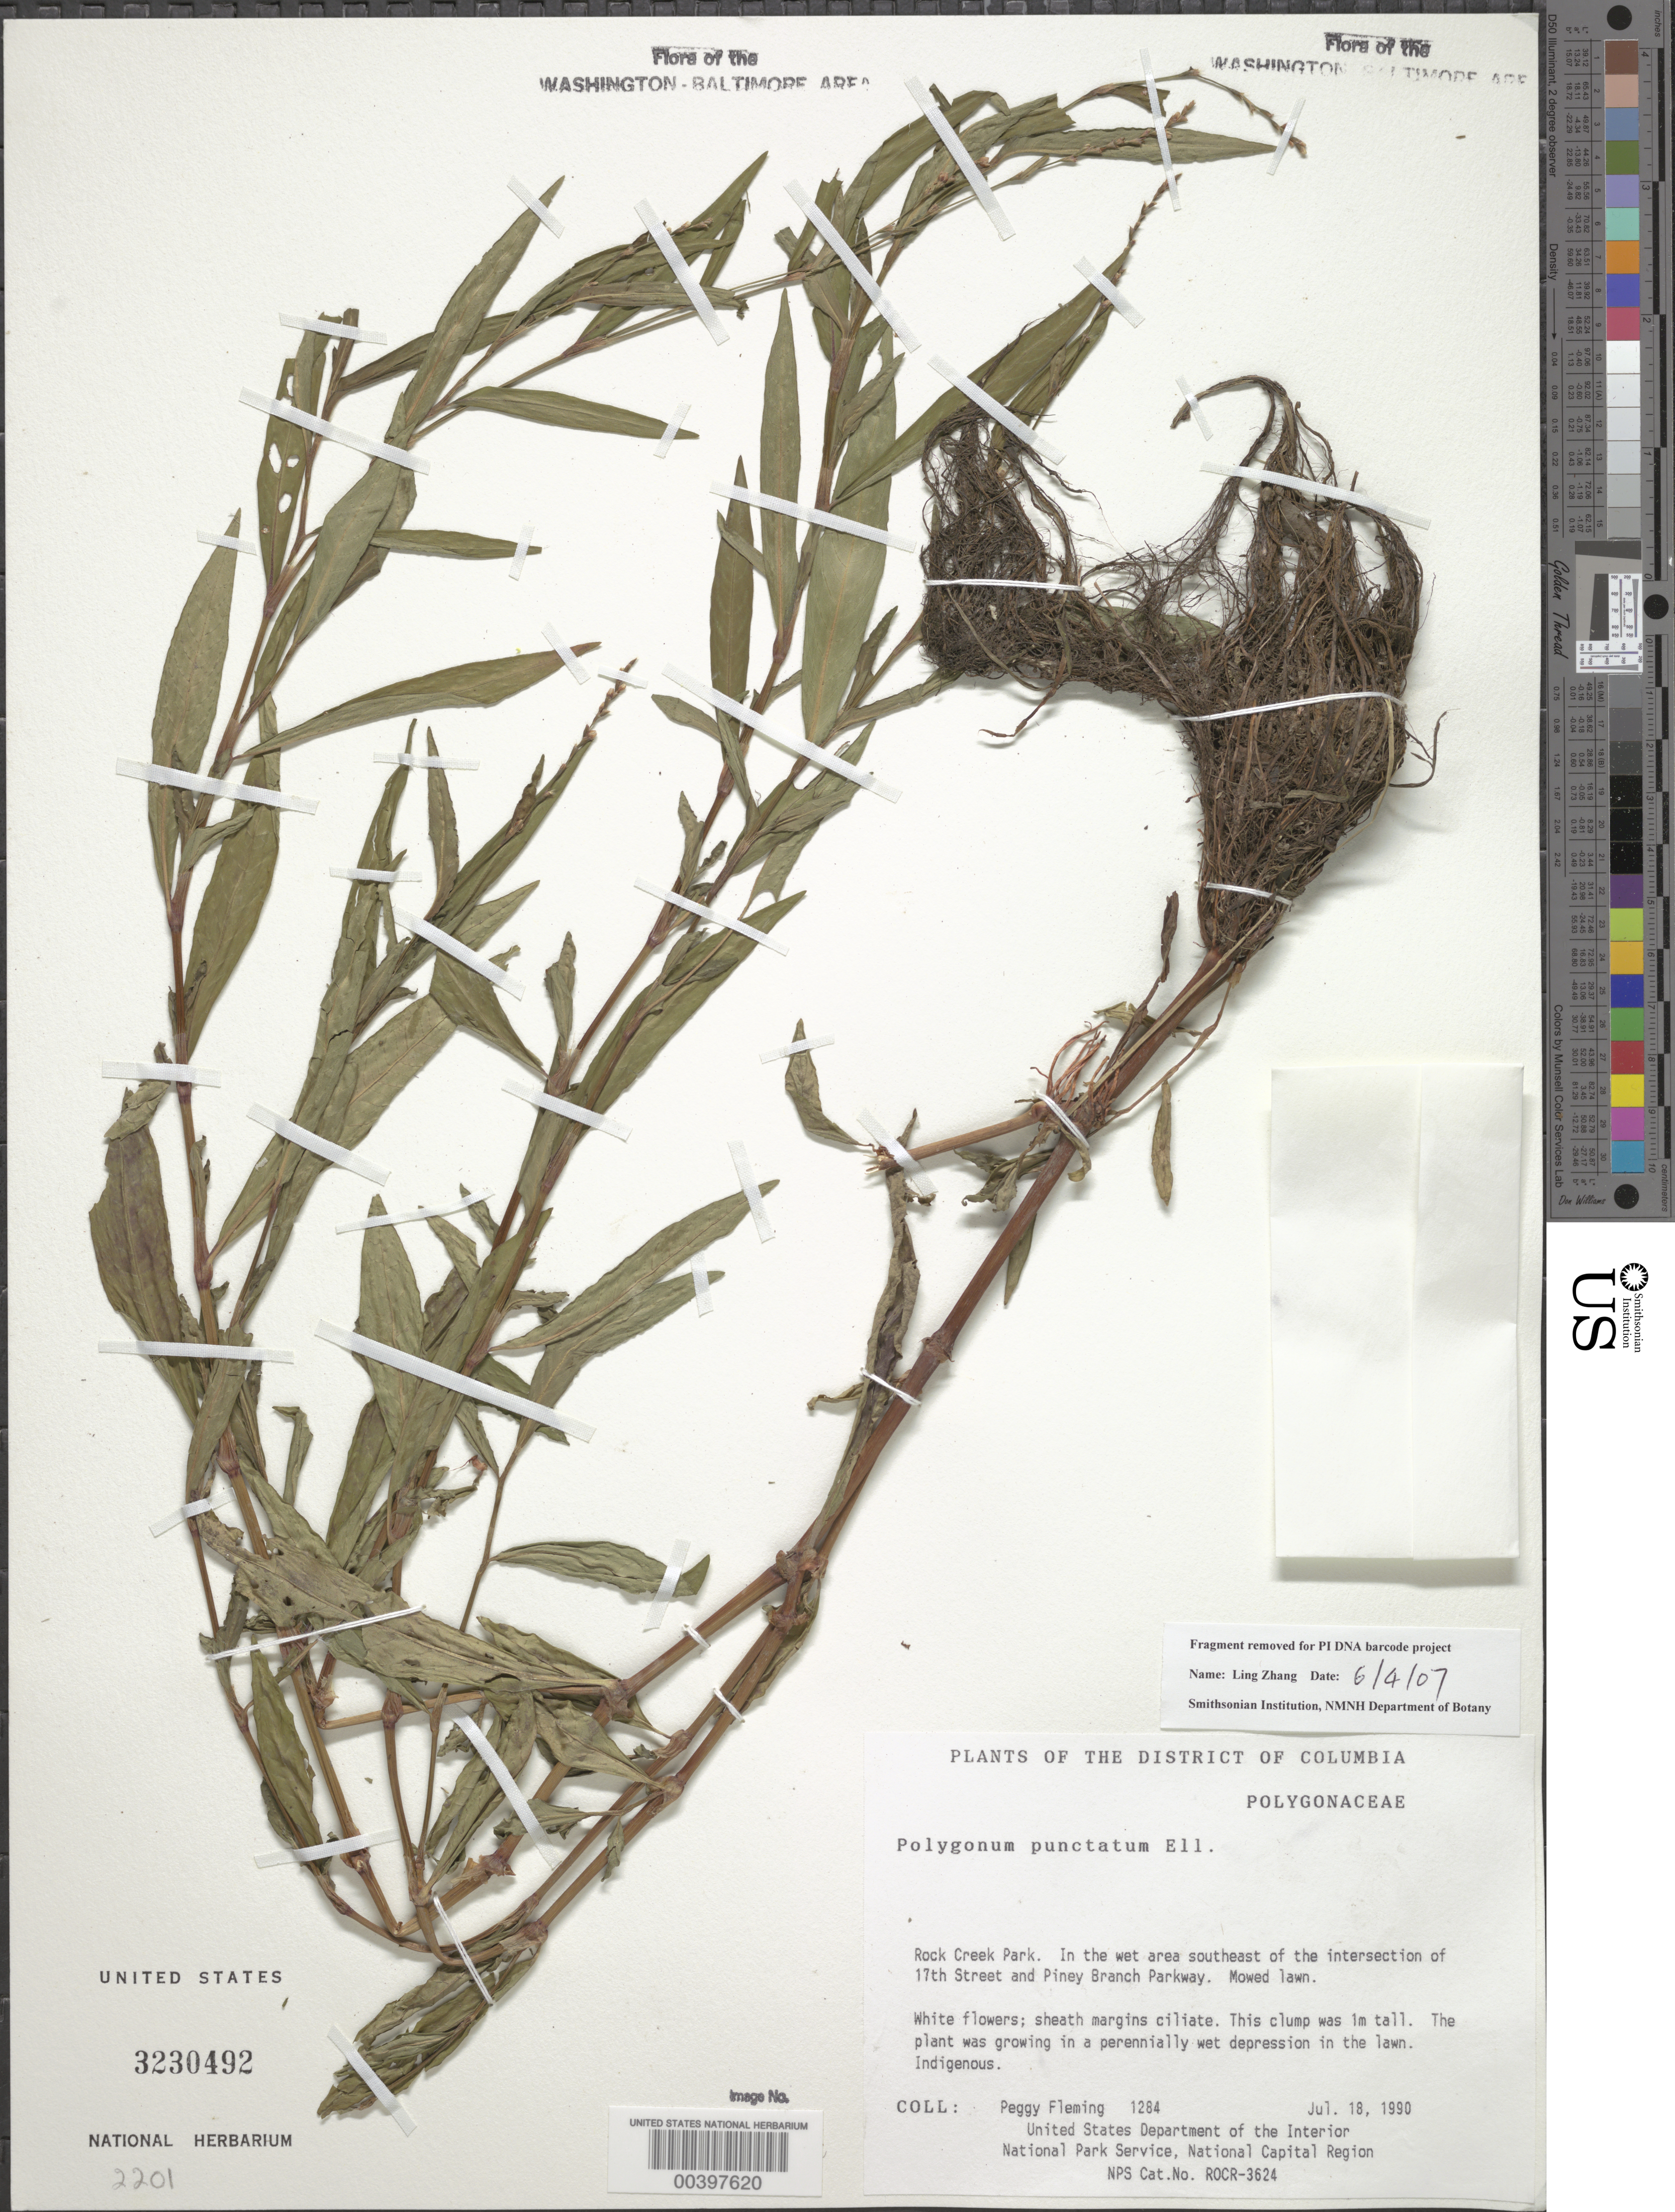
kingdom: Plantae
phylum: Tracheophyta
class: Magnoliopsida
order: Caryophyllales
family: Polygonaceae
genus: Persicaria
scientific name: Persicaria hydropiperoides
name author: (Michx.) Small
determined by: Atha, D. E.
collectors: P. Fleming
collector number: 1284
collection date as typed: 18 Jul 1990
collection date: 1990-07-18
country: United States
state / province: District of Columbia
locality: Rock Creek Park, wet area SE of 17th street and Piney Branch parkway Rock Creek Park and Vicinity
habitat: Mowed lawn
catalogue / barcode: US 3230492